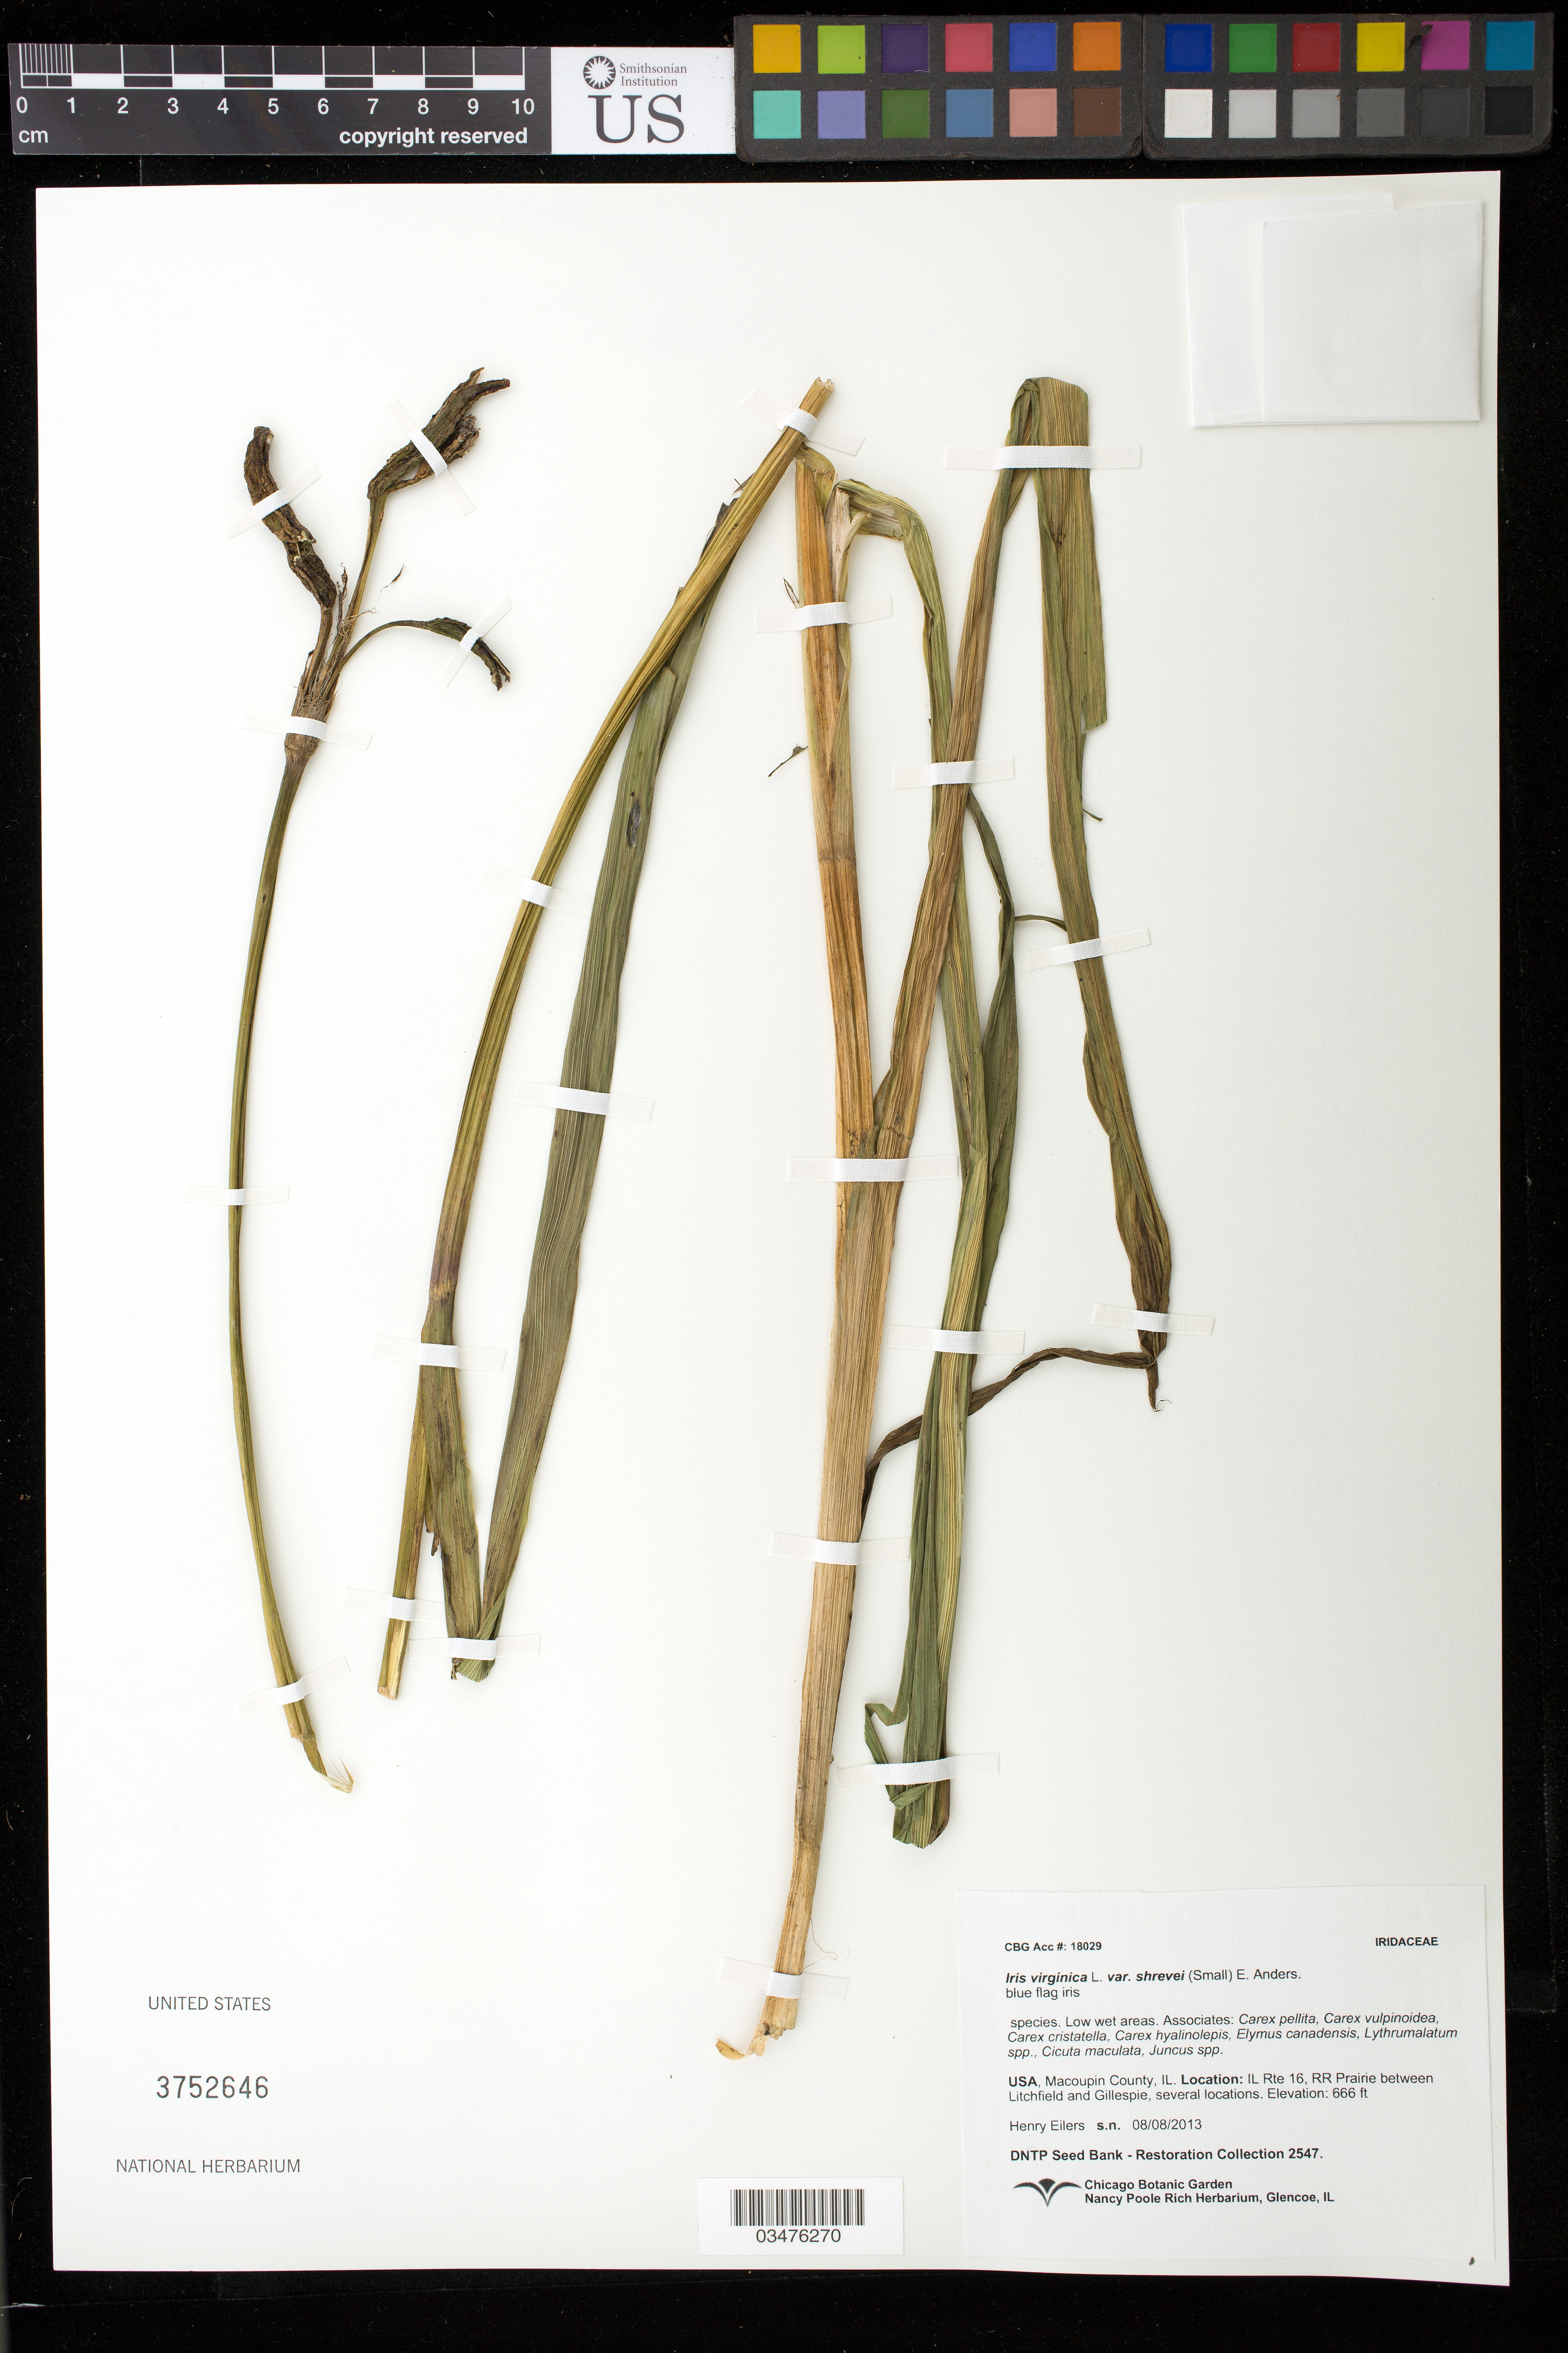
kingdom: Plantae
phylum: Tracheophyta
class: Liliopsida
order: Asparagales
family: Iridaceae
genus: Iris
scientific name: Iris virginica var. shrevei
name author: (Small) E.S. Anderson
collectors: H. Eilers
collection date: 2013-08-08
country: United States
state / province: Illinois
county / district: Macoupin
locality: Prairie between Litchfield and Gillespie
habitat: Low wet areas. With Carex pellita, Cicuta maculata, Juncus sp., ect.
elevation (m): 203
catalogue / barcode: US 3752646